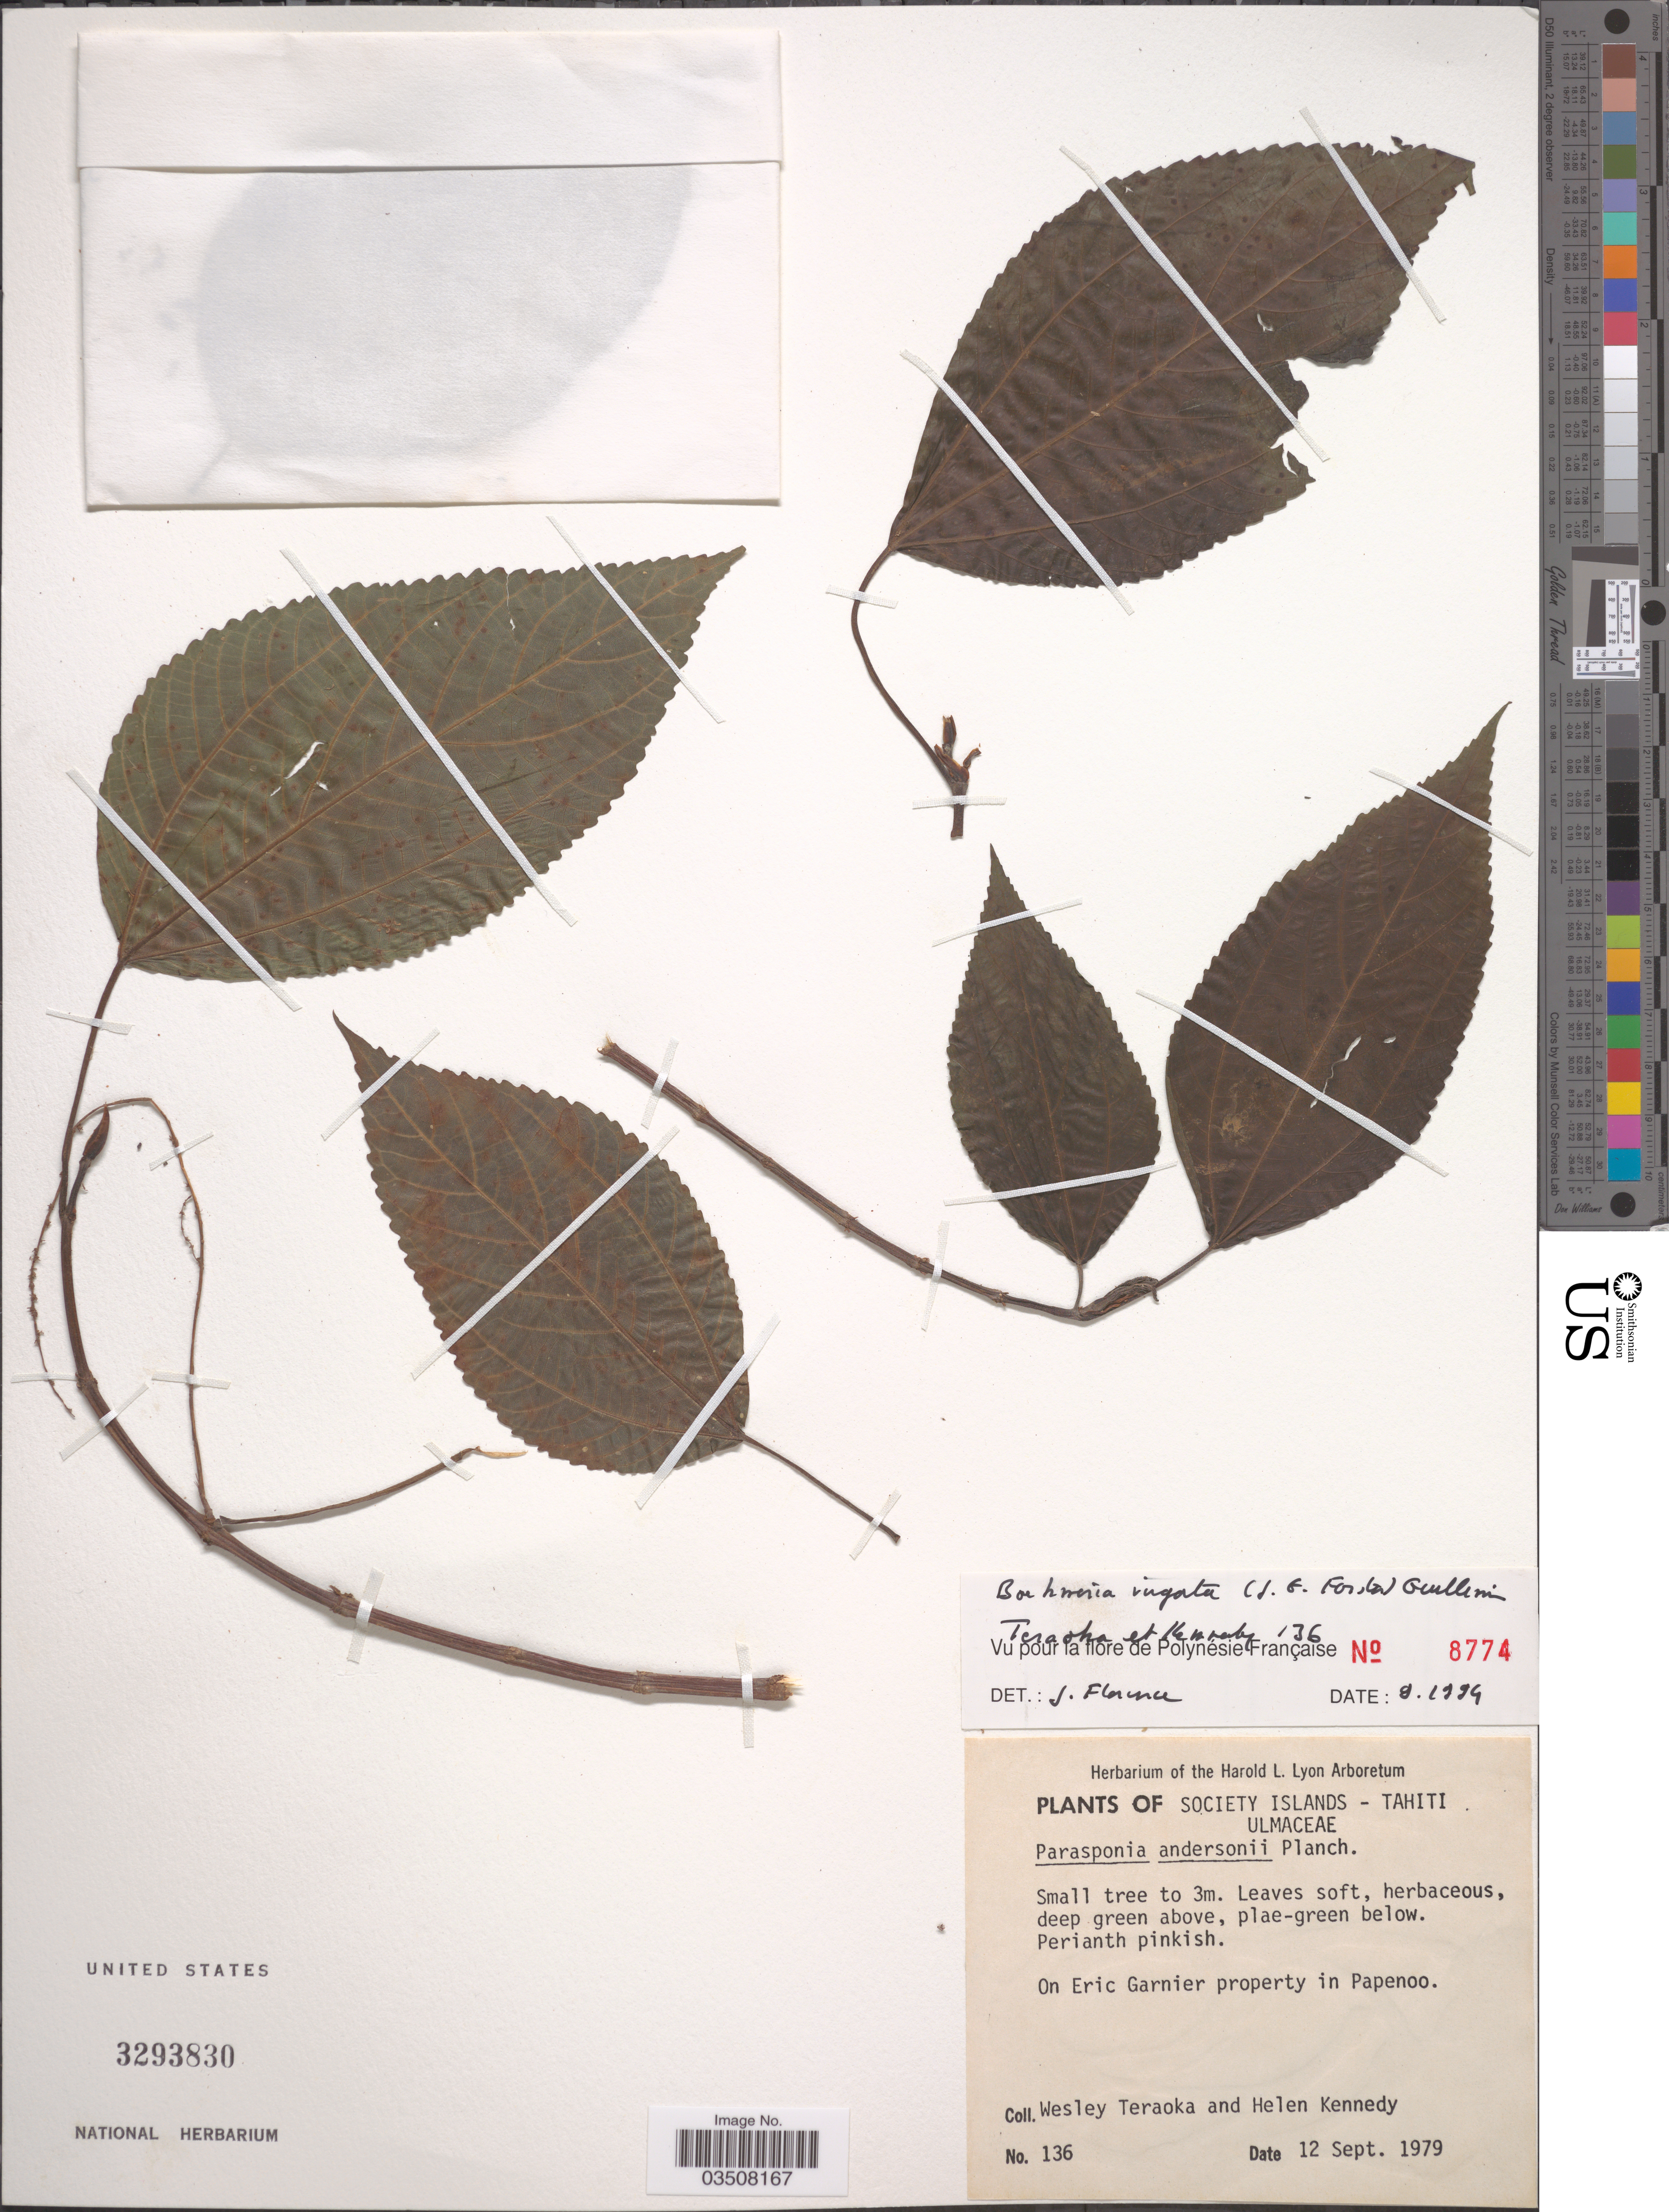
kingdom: Plantae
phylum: Tracheophyta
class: Magnoliopsida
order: Rosales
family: Urticaceae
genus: Boehmeria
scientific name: Boehmeria virgata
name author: (G. Forst.) Guill.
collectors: W. Teraoka & H. Kennedy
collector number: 136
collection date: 1979-09-12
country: French Polynesia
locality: Society Islands - Tahiti, On Eric Garnier property in Papenoo.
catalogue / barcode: US 3293830